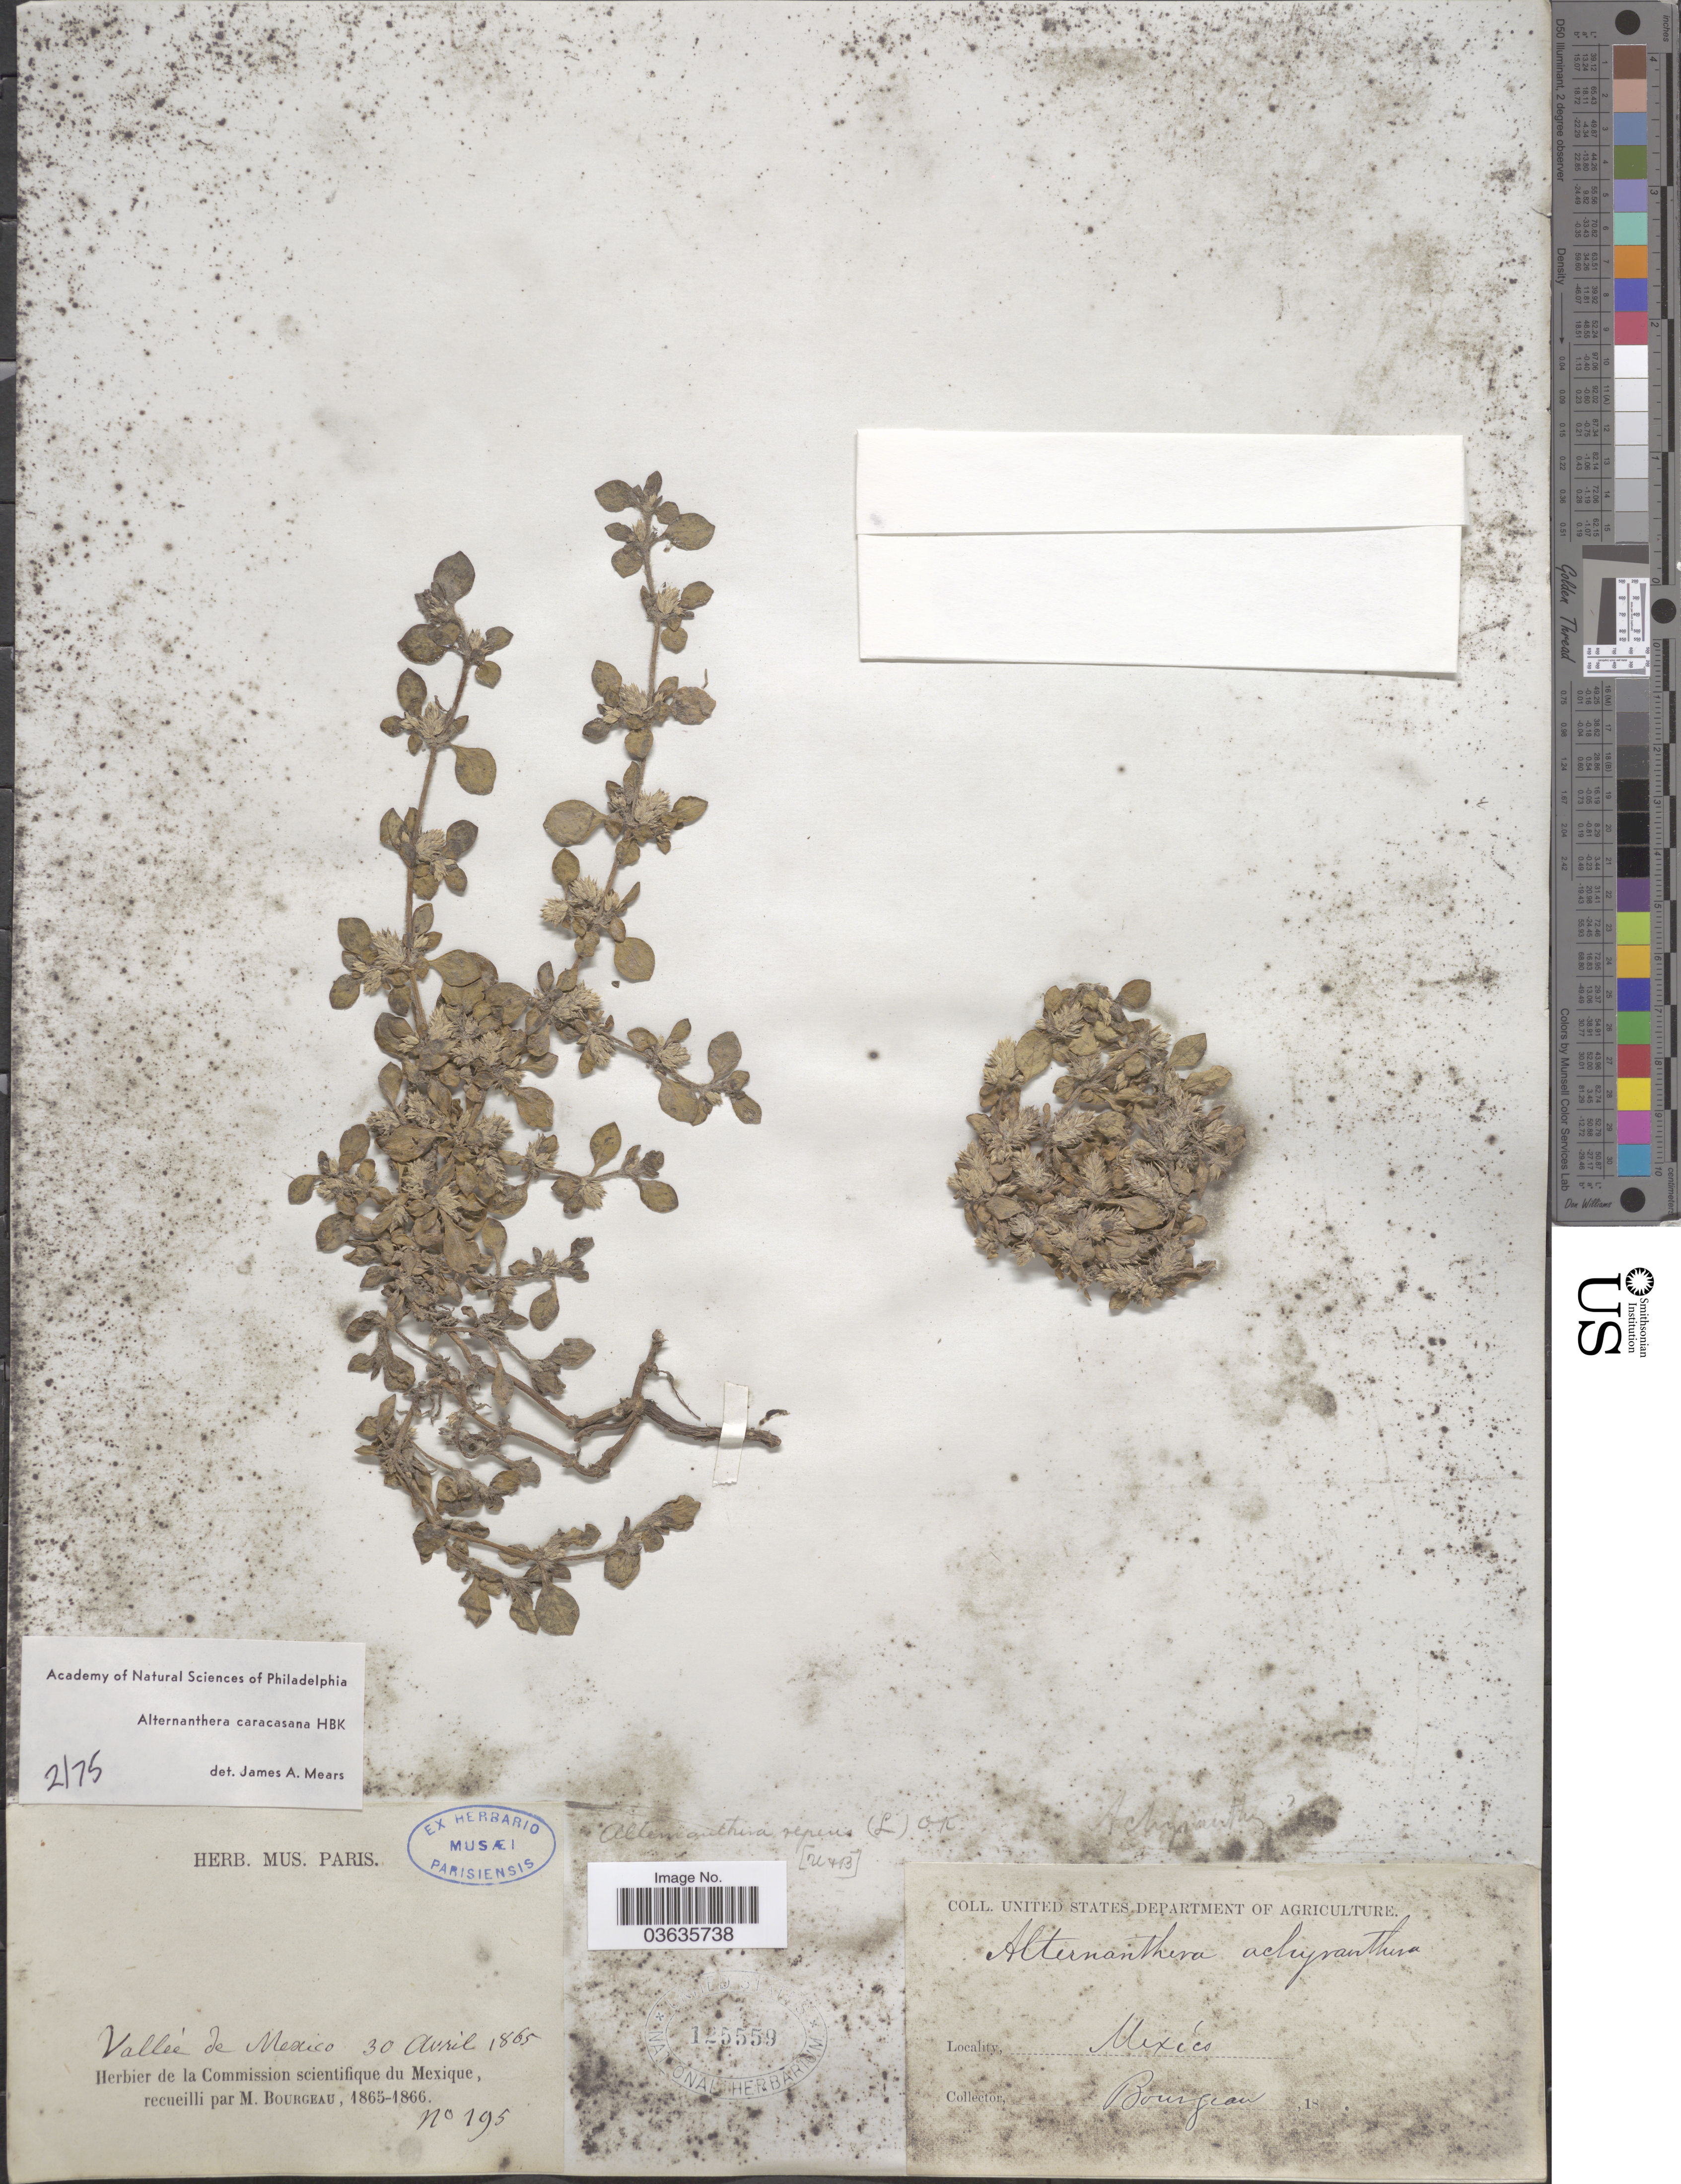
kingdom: Plantae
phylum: Tracheophyta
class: Magnoliopsida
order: Caryophyllales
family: Amaranthaceae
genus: Alternanthera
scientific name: Alternanthera caracasana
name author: Kunth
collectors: M. Bourgeau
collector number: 195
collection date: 1865-04-30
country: Mexico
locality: Vallée de Mexico.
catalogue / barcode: US 125559